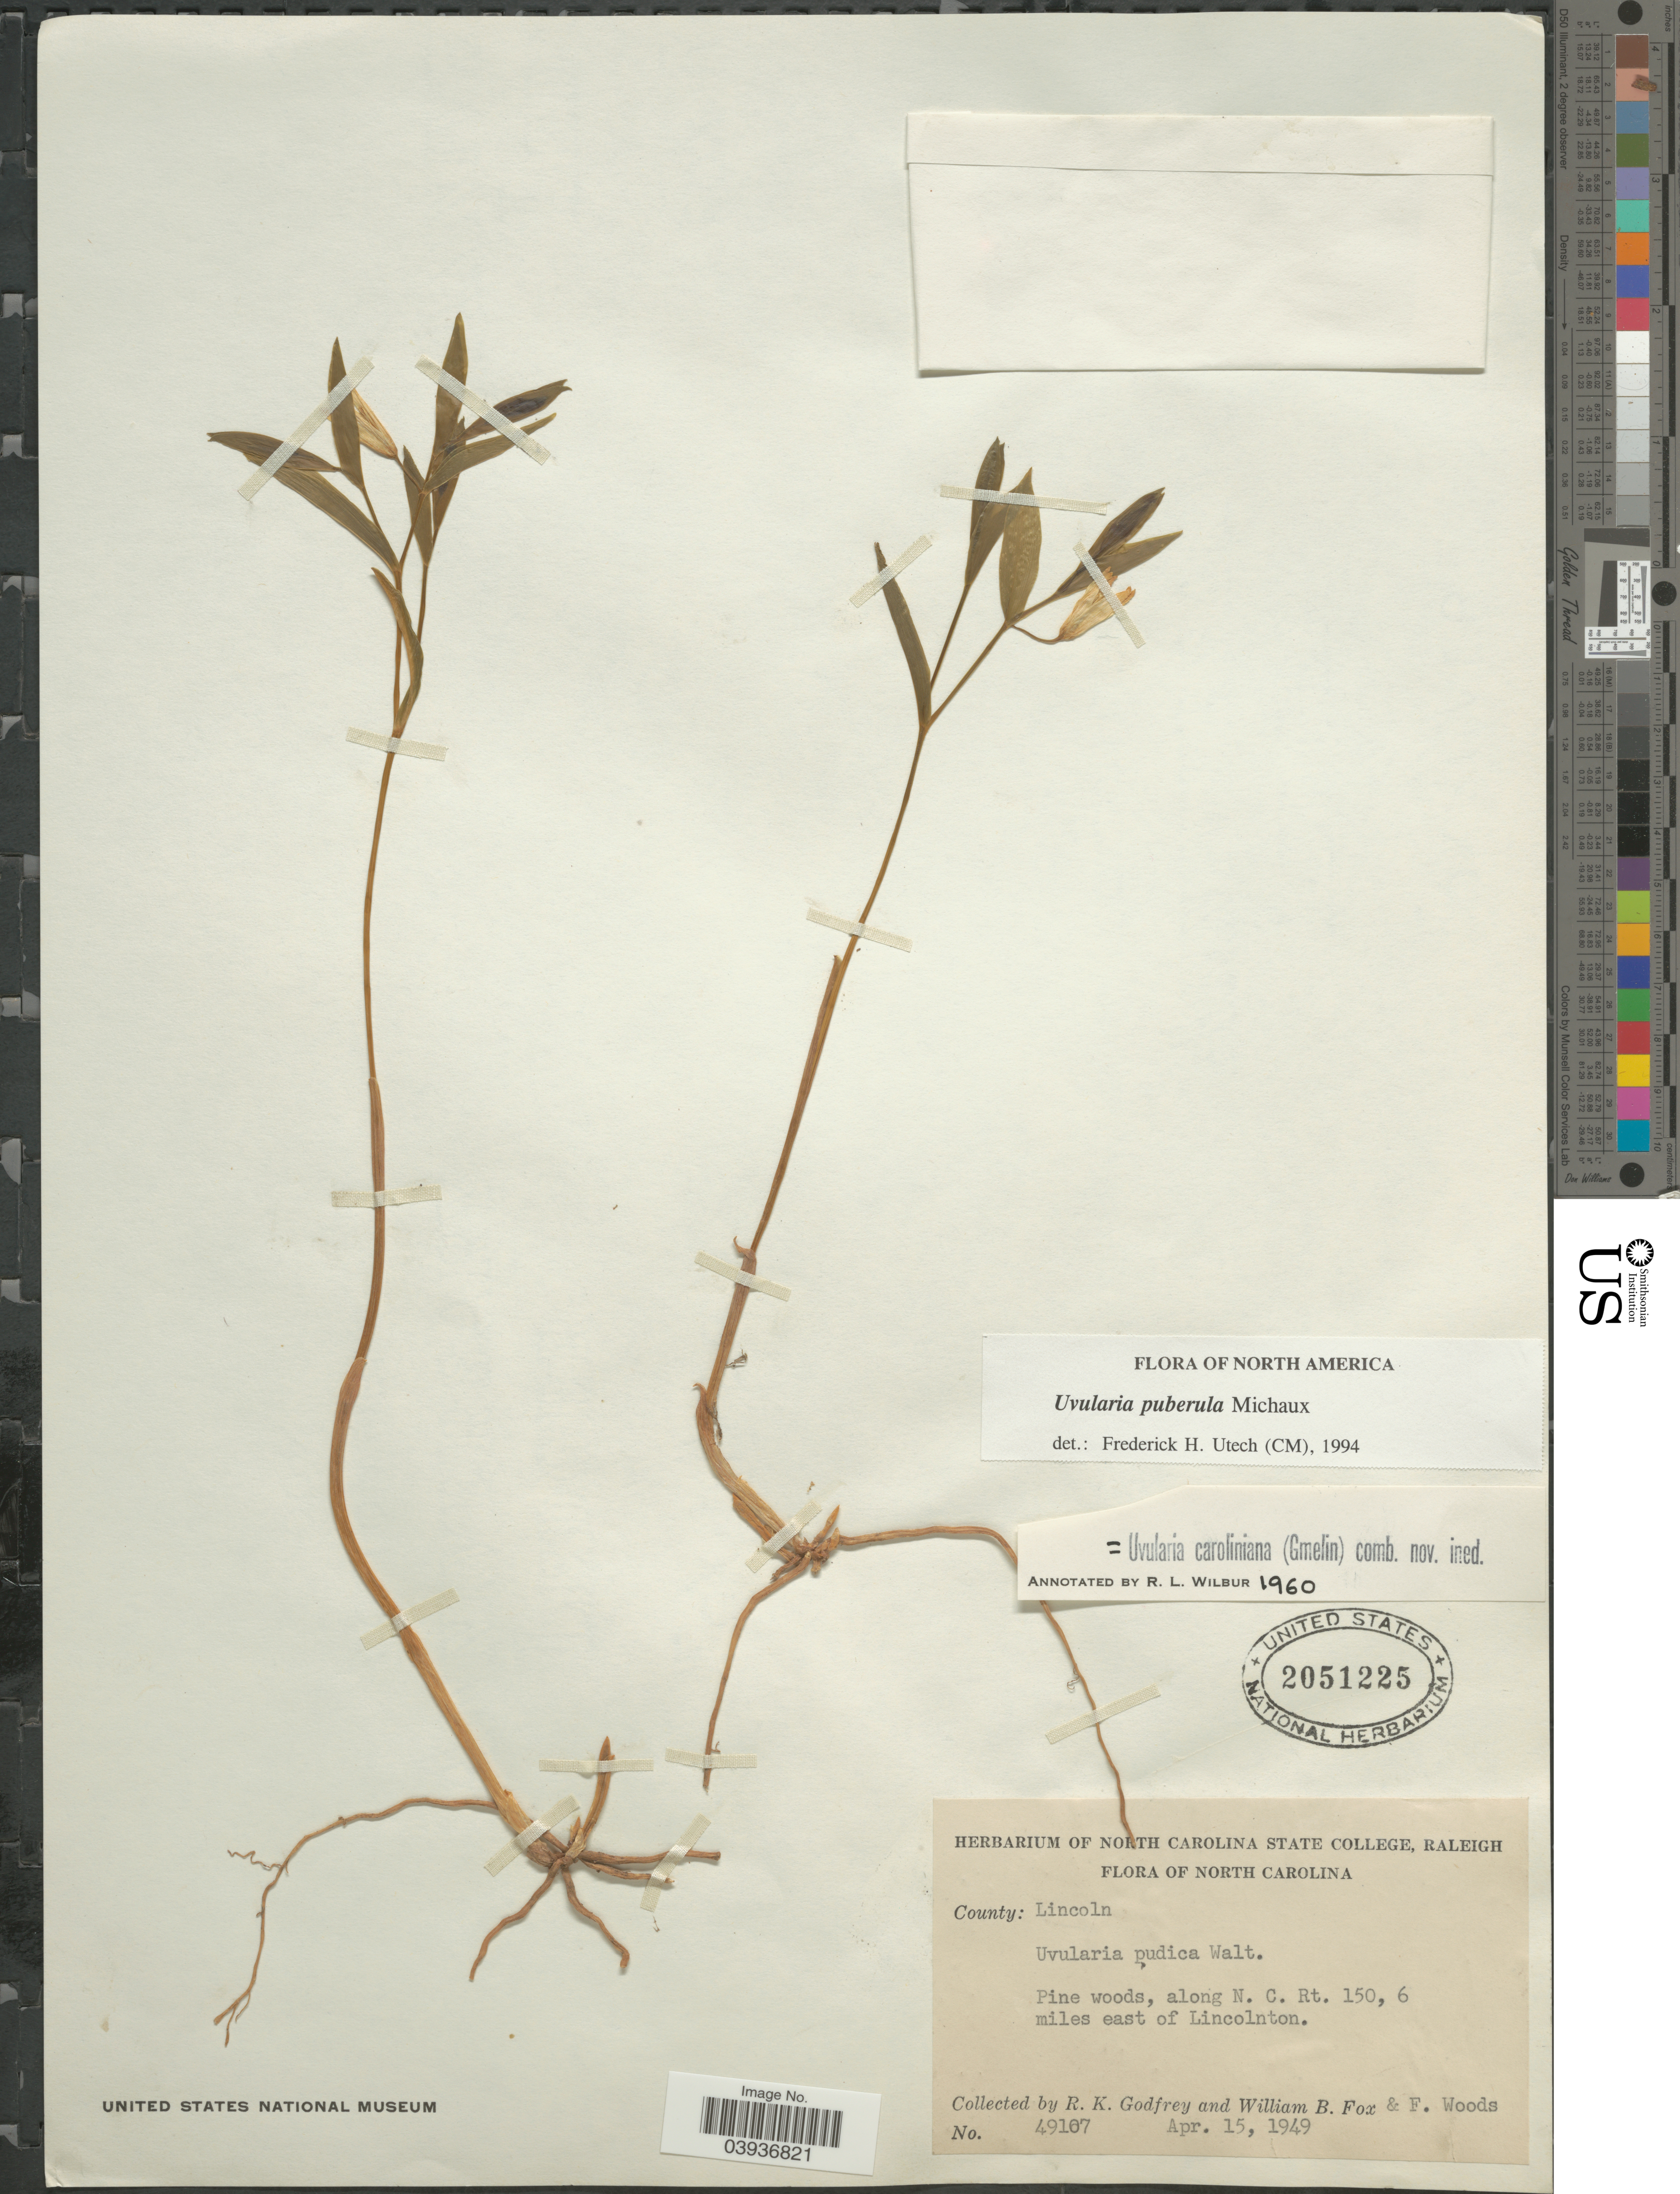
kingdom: Plantae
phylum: Tracheophyta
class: Liliopsida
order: Liliales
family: Colchicaceae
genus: Uvularia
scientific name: Uvularia puberula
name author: Michx.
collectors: R. K. Godfrey, W. B. Fox & F. Woods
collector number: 49107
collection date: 1949-04-15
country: United States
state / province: North Carolina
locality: County: Lincoln. Pine woods, along N. C. Rt. 150, 6 miles east of Lincolnton.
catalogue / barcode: US 2051225